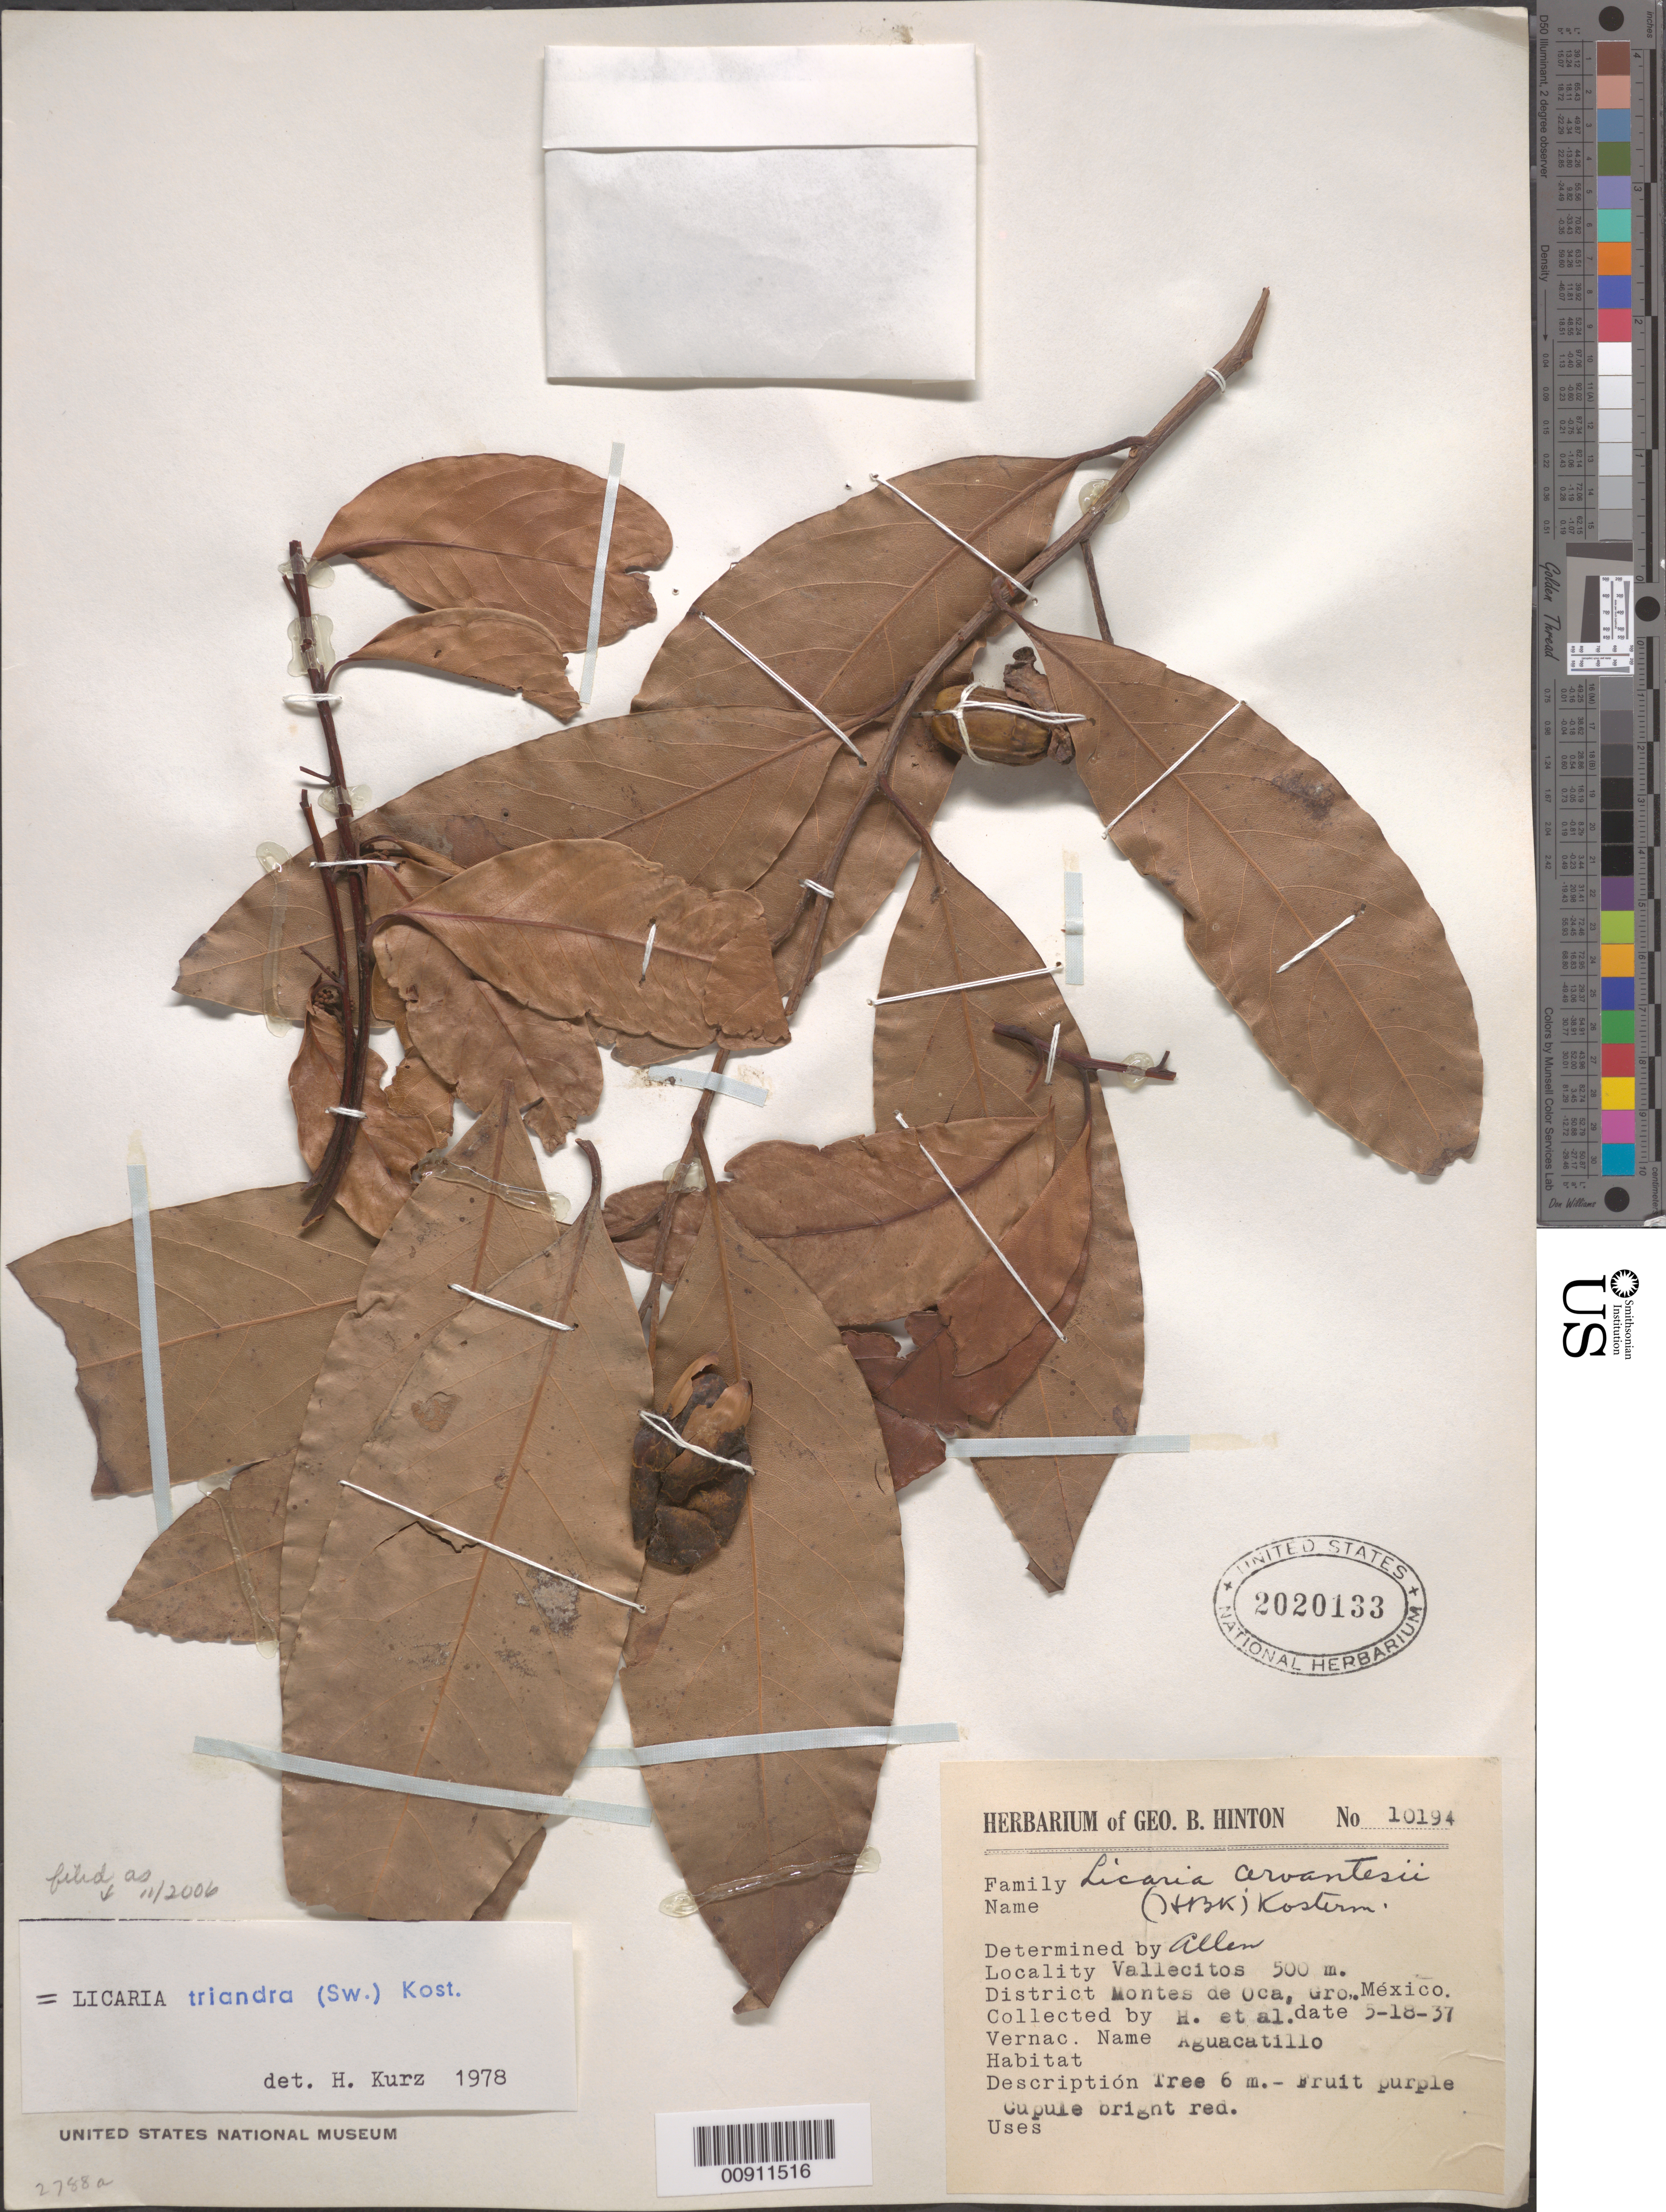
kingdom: Plantae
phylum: Tracheophyta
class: Magnoliopsida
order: Laurales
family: Lauraceae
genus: Licaria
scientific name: Licaria triandra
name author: (Sw.) Kosterm.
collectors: G. B. Hinton & et al.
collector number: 10194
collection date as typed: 18 May 1937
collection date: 1937-05-18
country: Mexico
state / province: Guerrero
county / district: Montes de Oca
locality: Vallecitos, District Montes de Oca, Guerrero.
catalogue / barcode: US 2020133